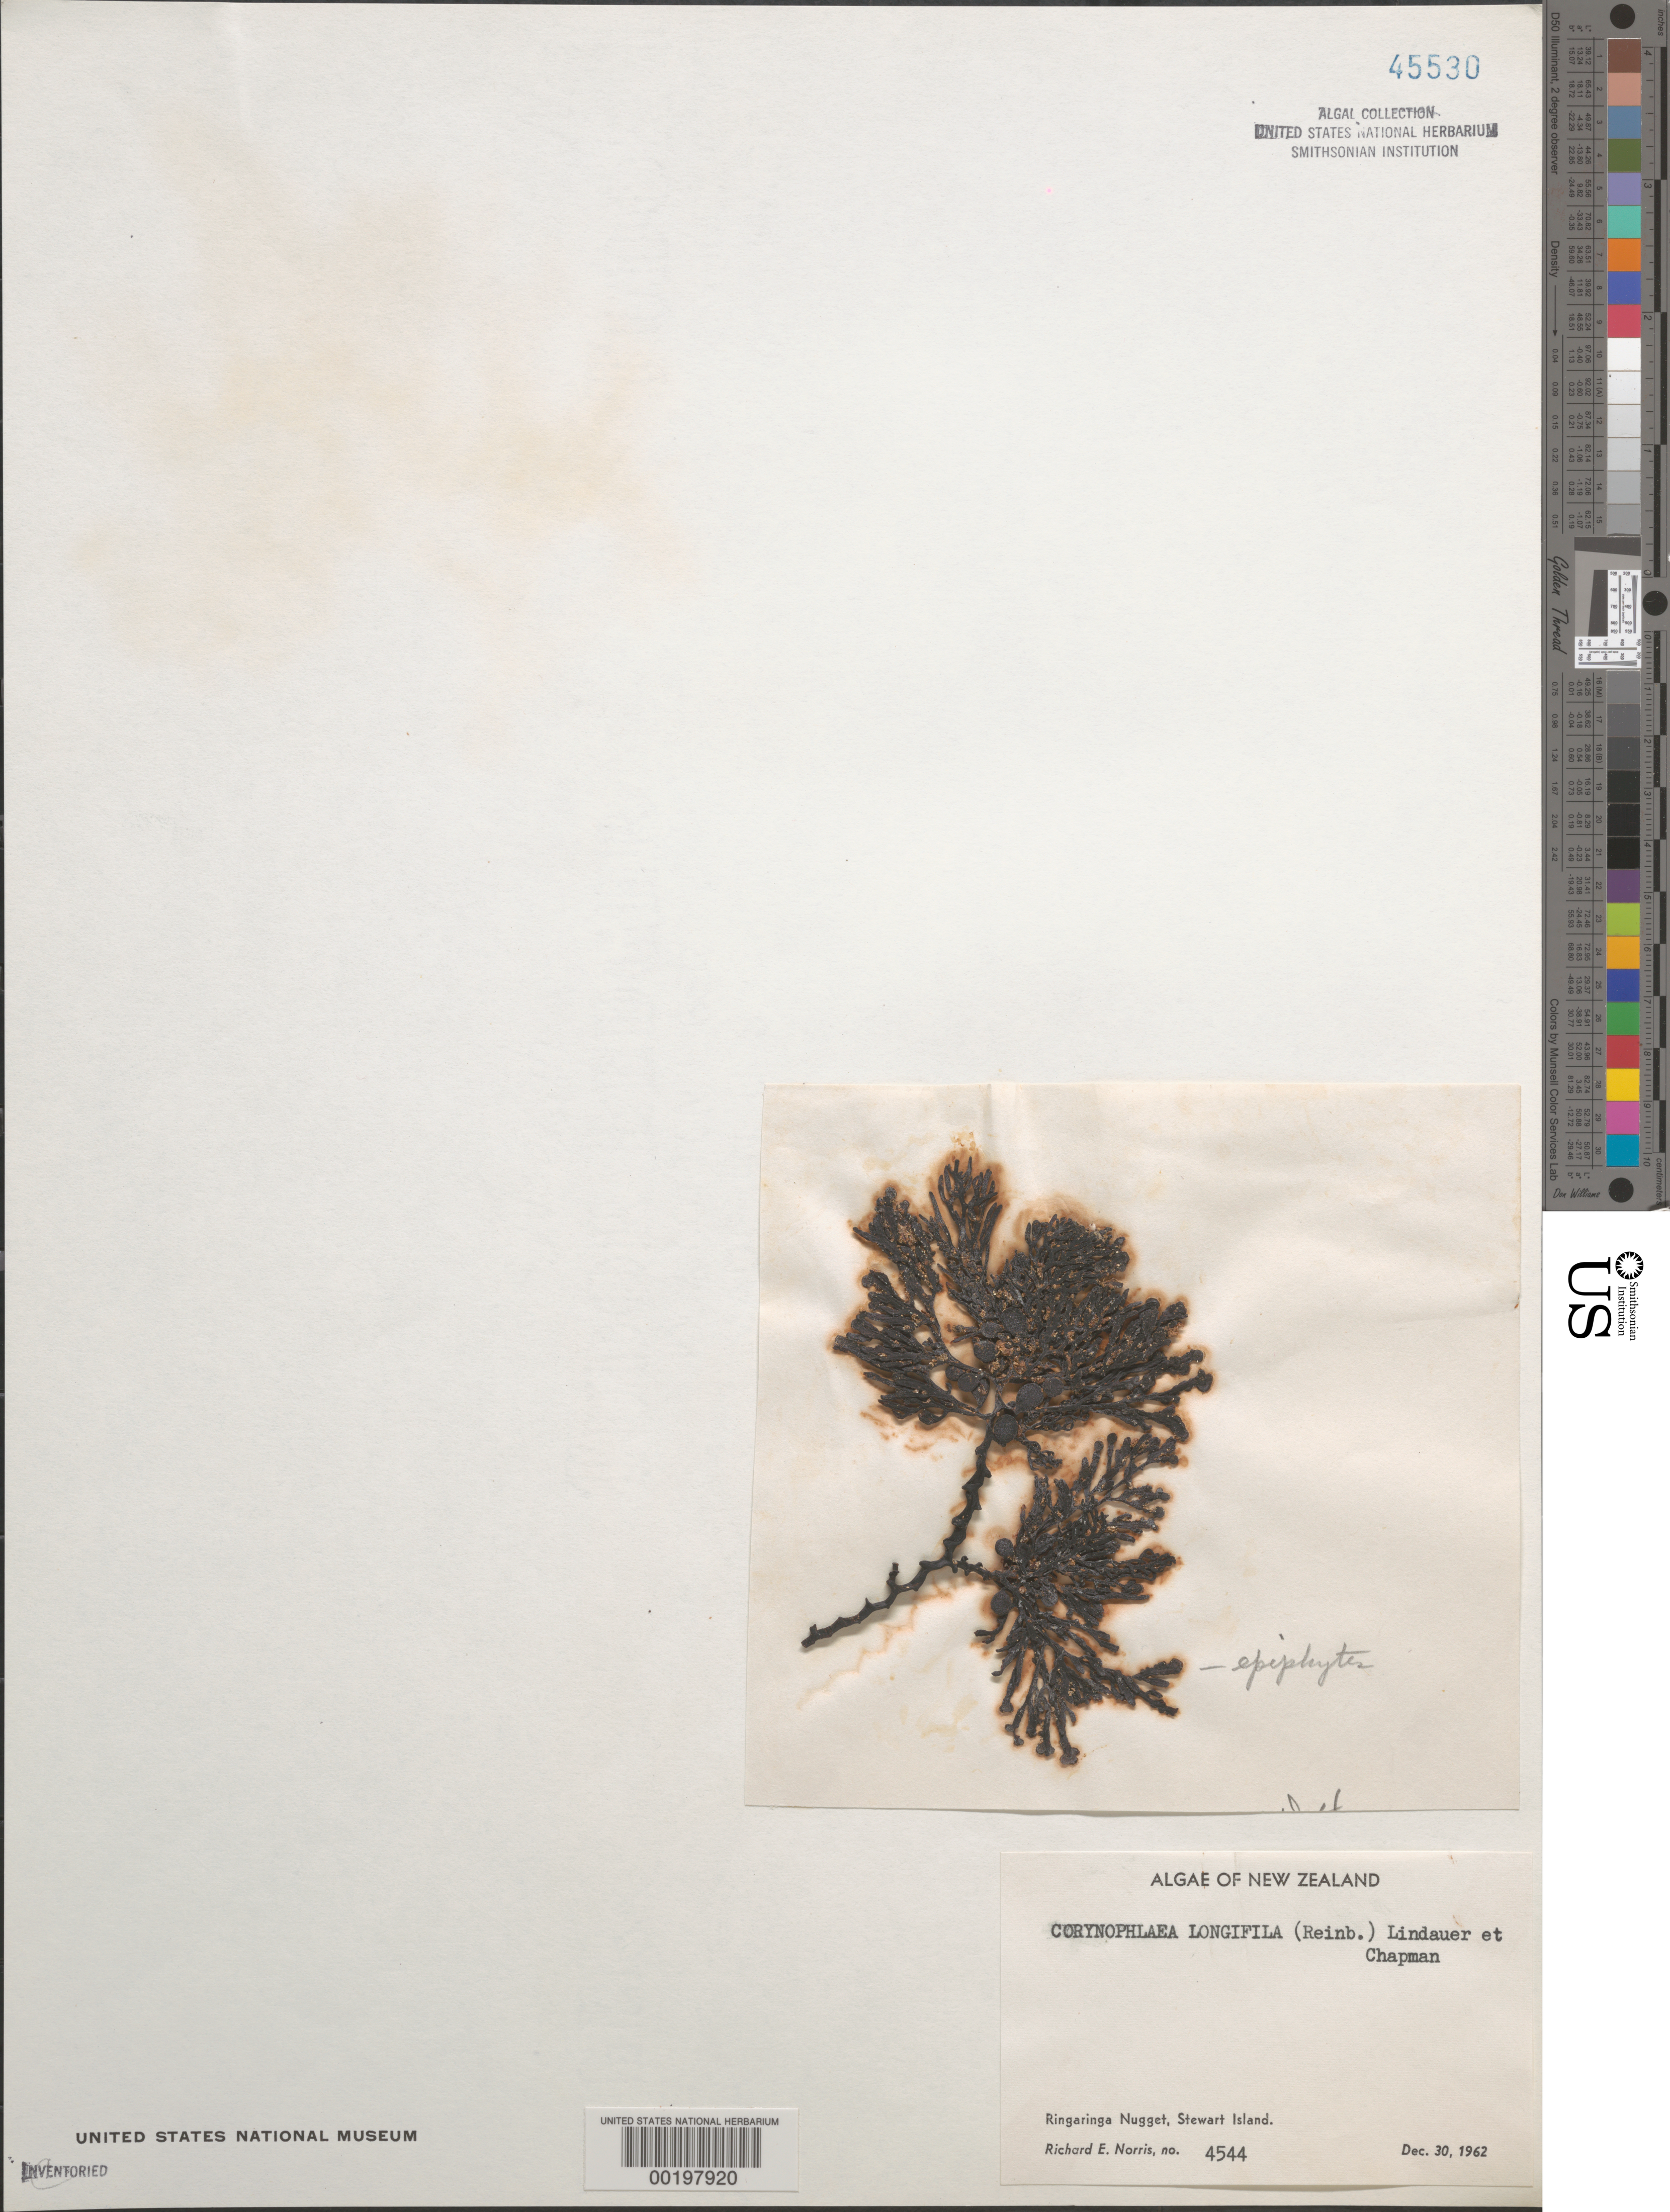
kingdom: Chromista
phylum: Ochrophyta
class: Phaeophyceae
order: Chordariales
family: Corynophlaeaceae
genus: Corynophlaea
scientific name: Corynophlaea longifila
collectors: R. E. Norris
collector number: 4544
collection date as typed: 30 Dec 1962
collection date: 1962-12-30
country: New Zealand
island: Stewart Island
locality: Ringaringa Nugget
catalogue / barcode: US 45530